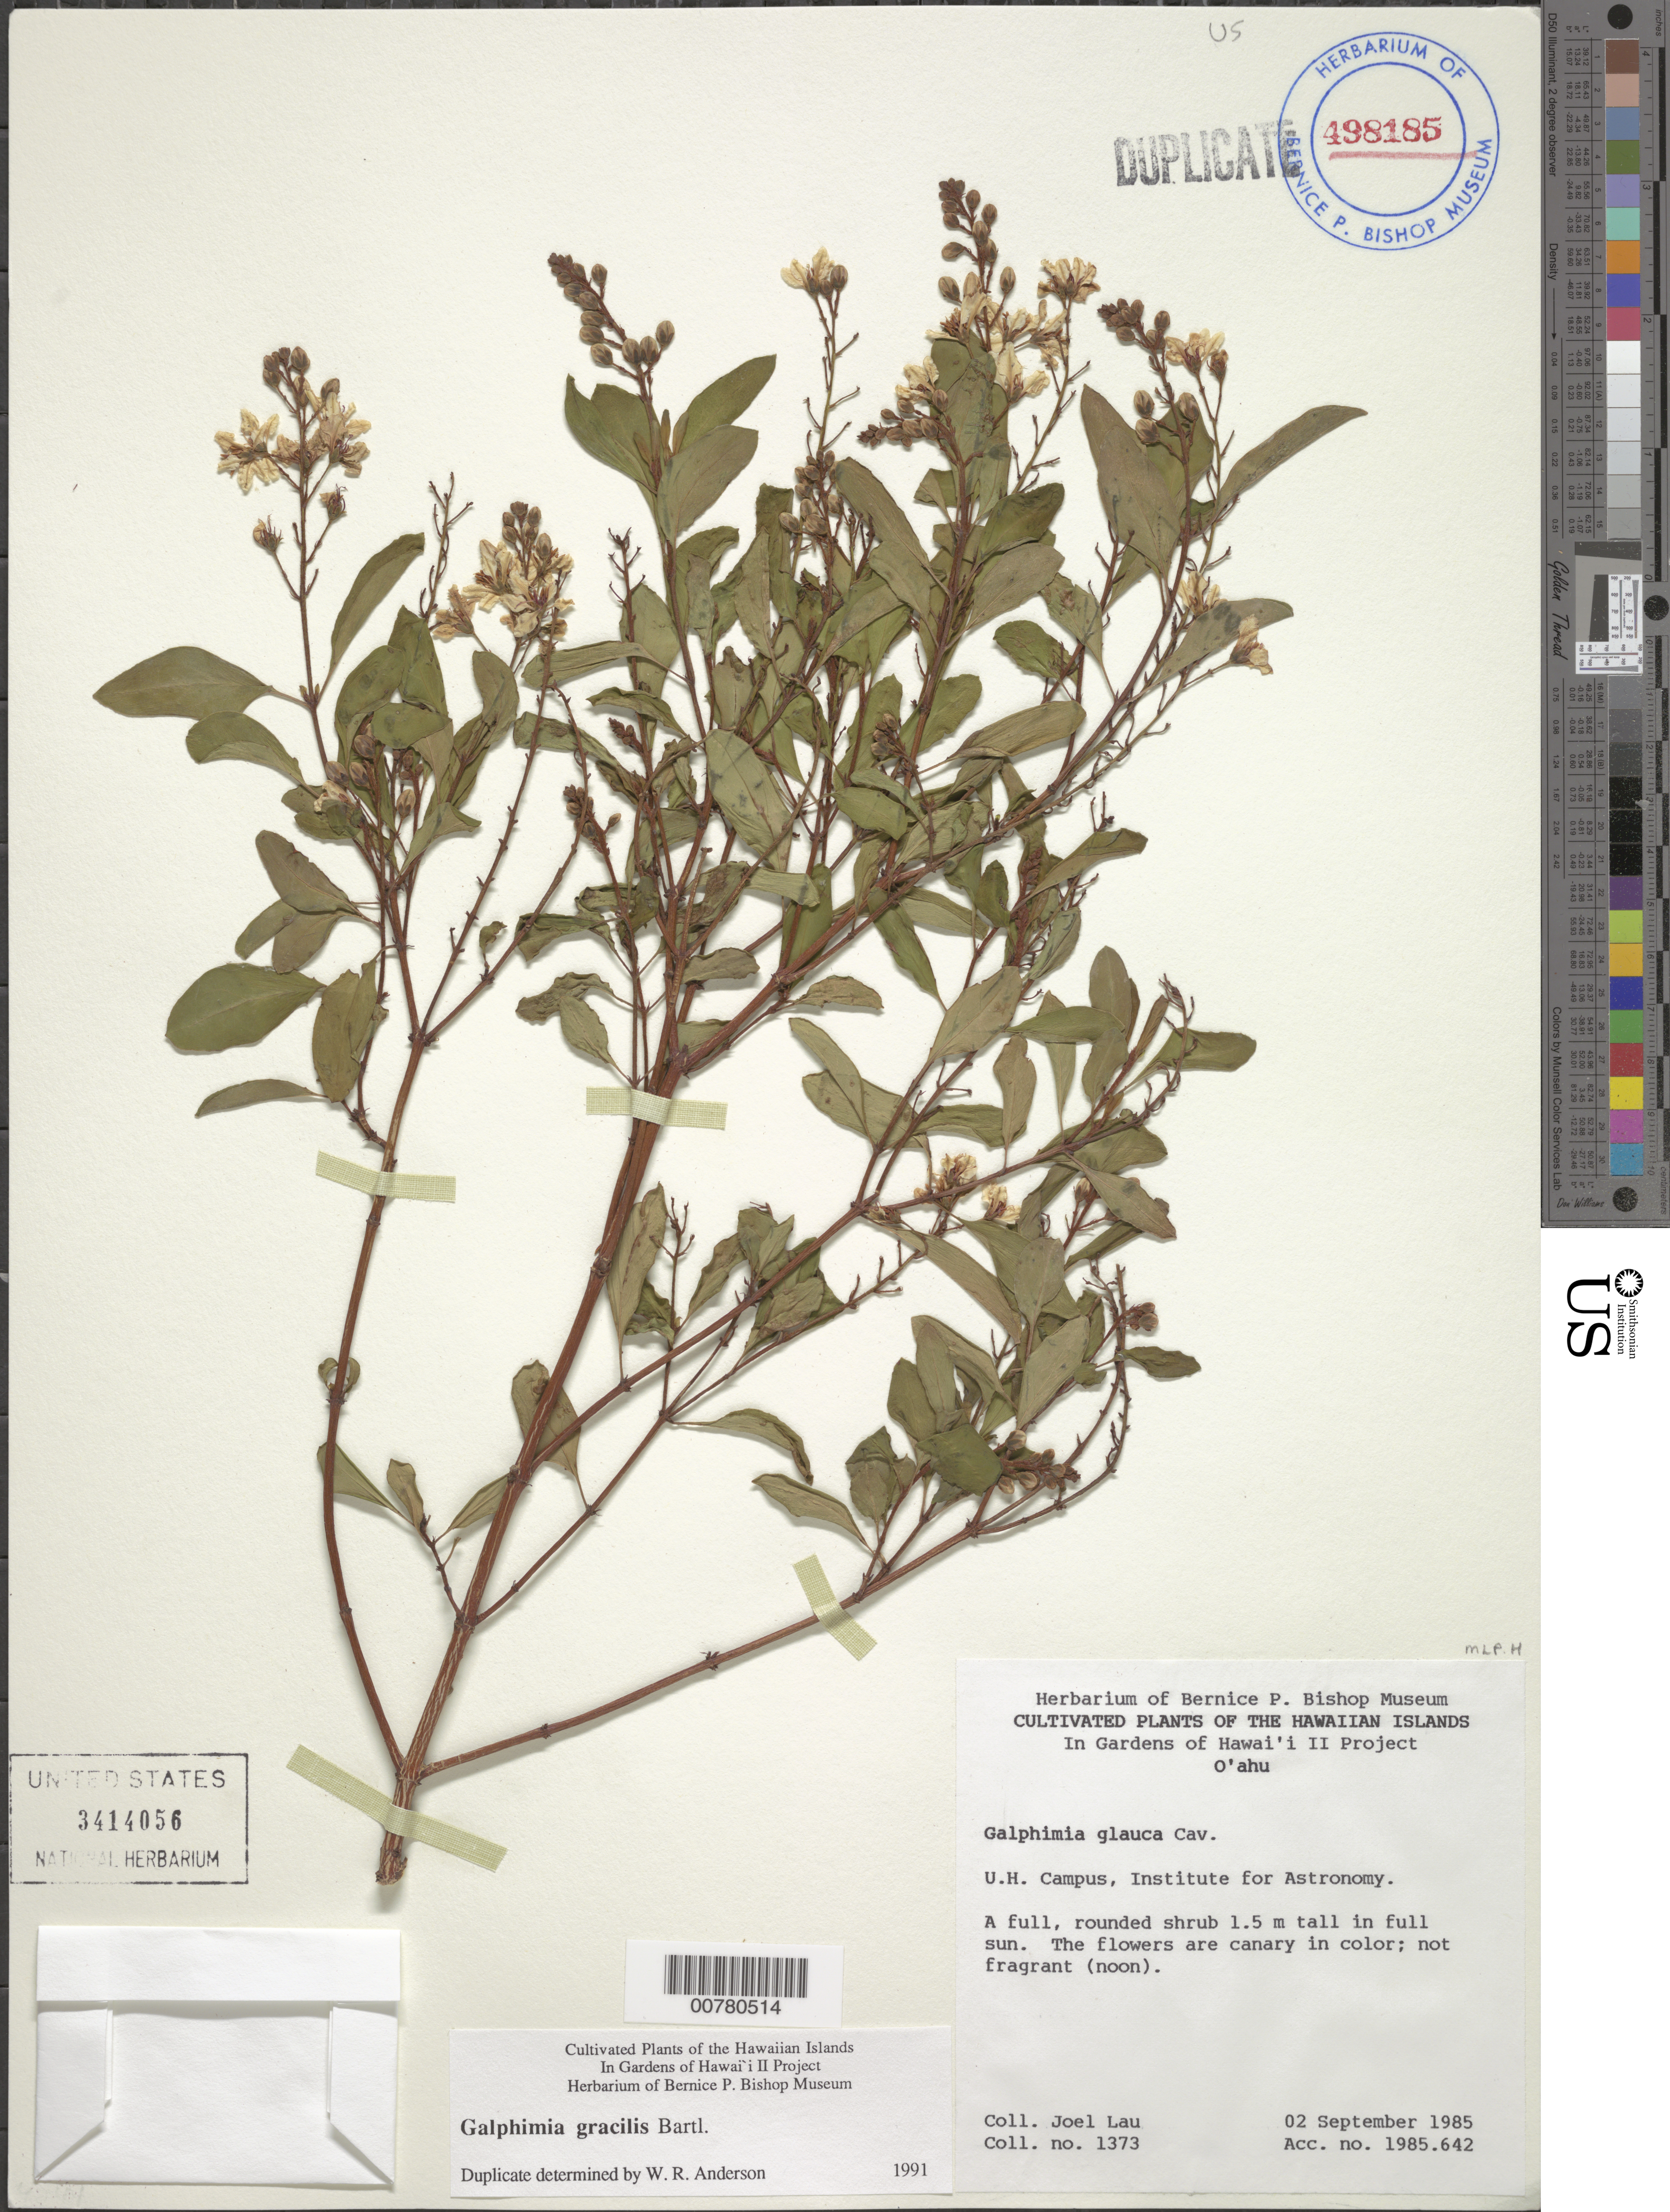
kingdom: Plantae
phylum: Tracheophyta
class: Magnoliopsida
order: Malpighiales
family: Malpighiaceae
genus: Galphimia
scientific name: Galphimia gracilis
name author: Bartl.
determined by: Anderson, W. R., (MICH), University of Michigan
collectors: J. Lau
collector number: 1373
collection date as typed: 2 Sep 1985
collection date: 1985-09-02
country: United States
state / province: Hawaii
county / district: Honolulu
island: Oahu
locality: Honolulu, UH campus, Inst. for Astronomy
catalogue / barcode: US 3414056